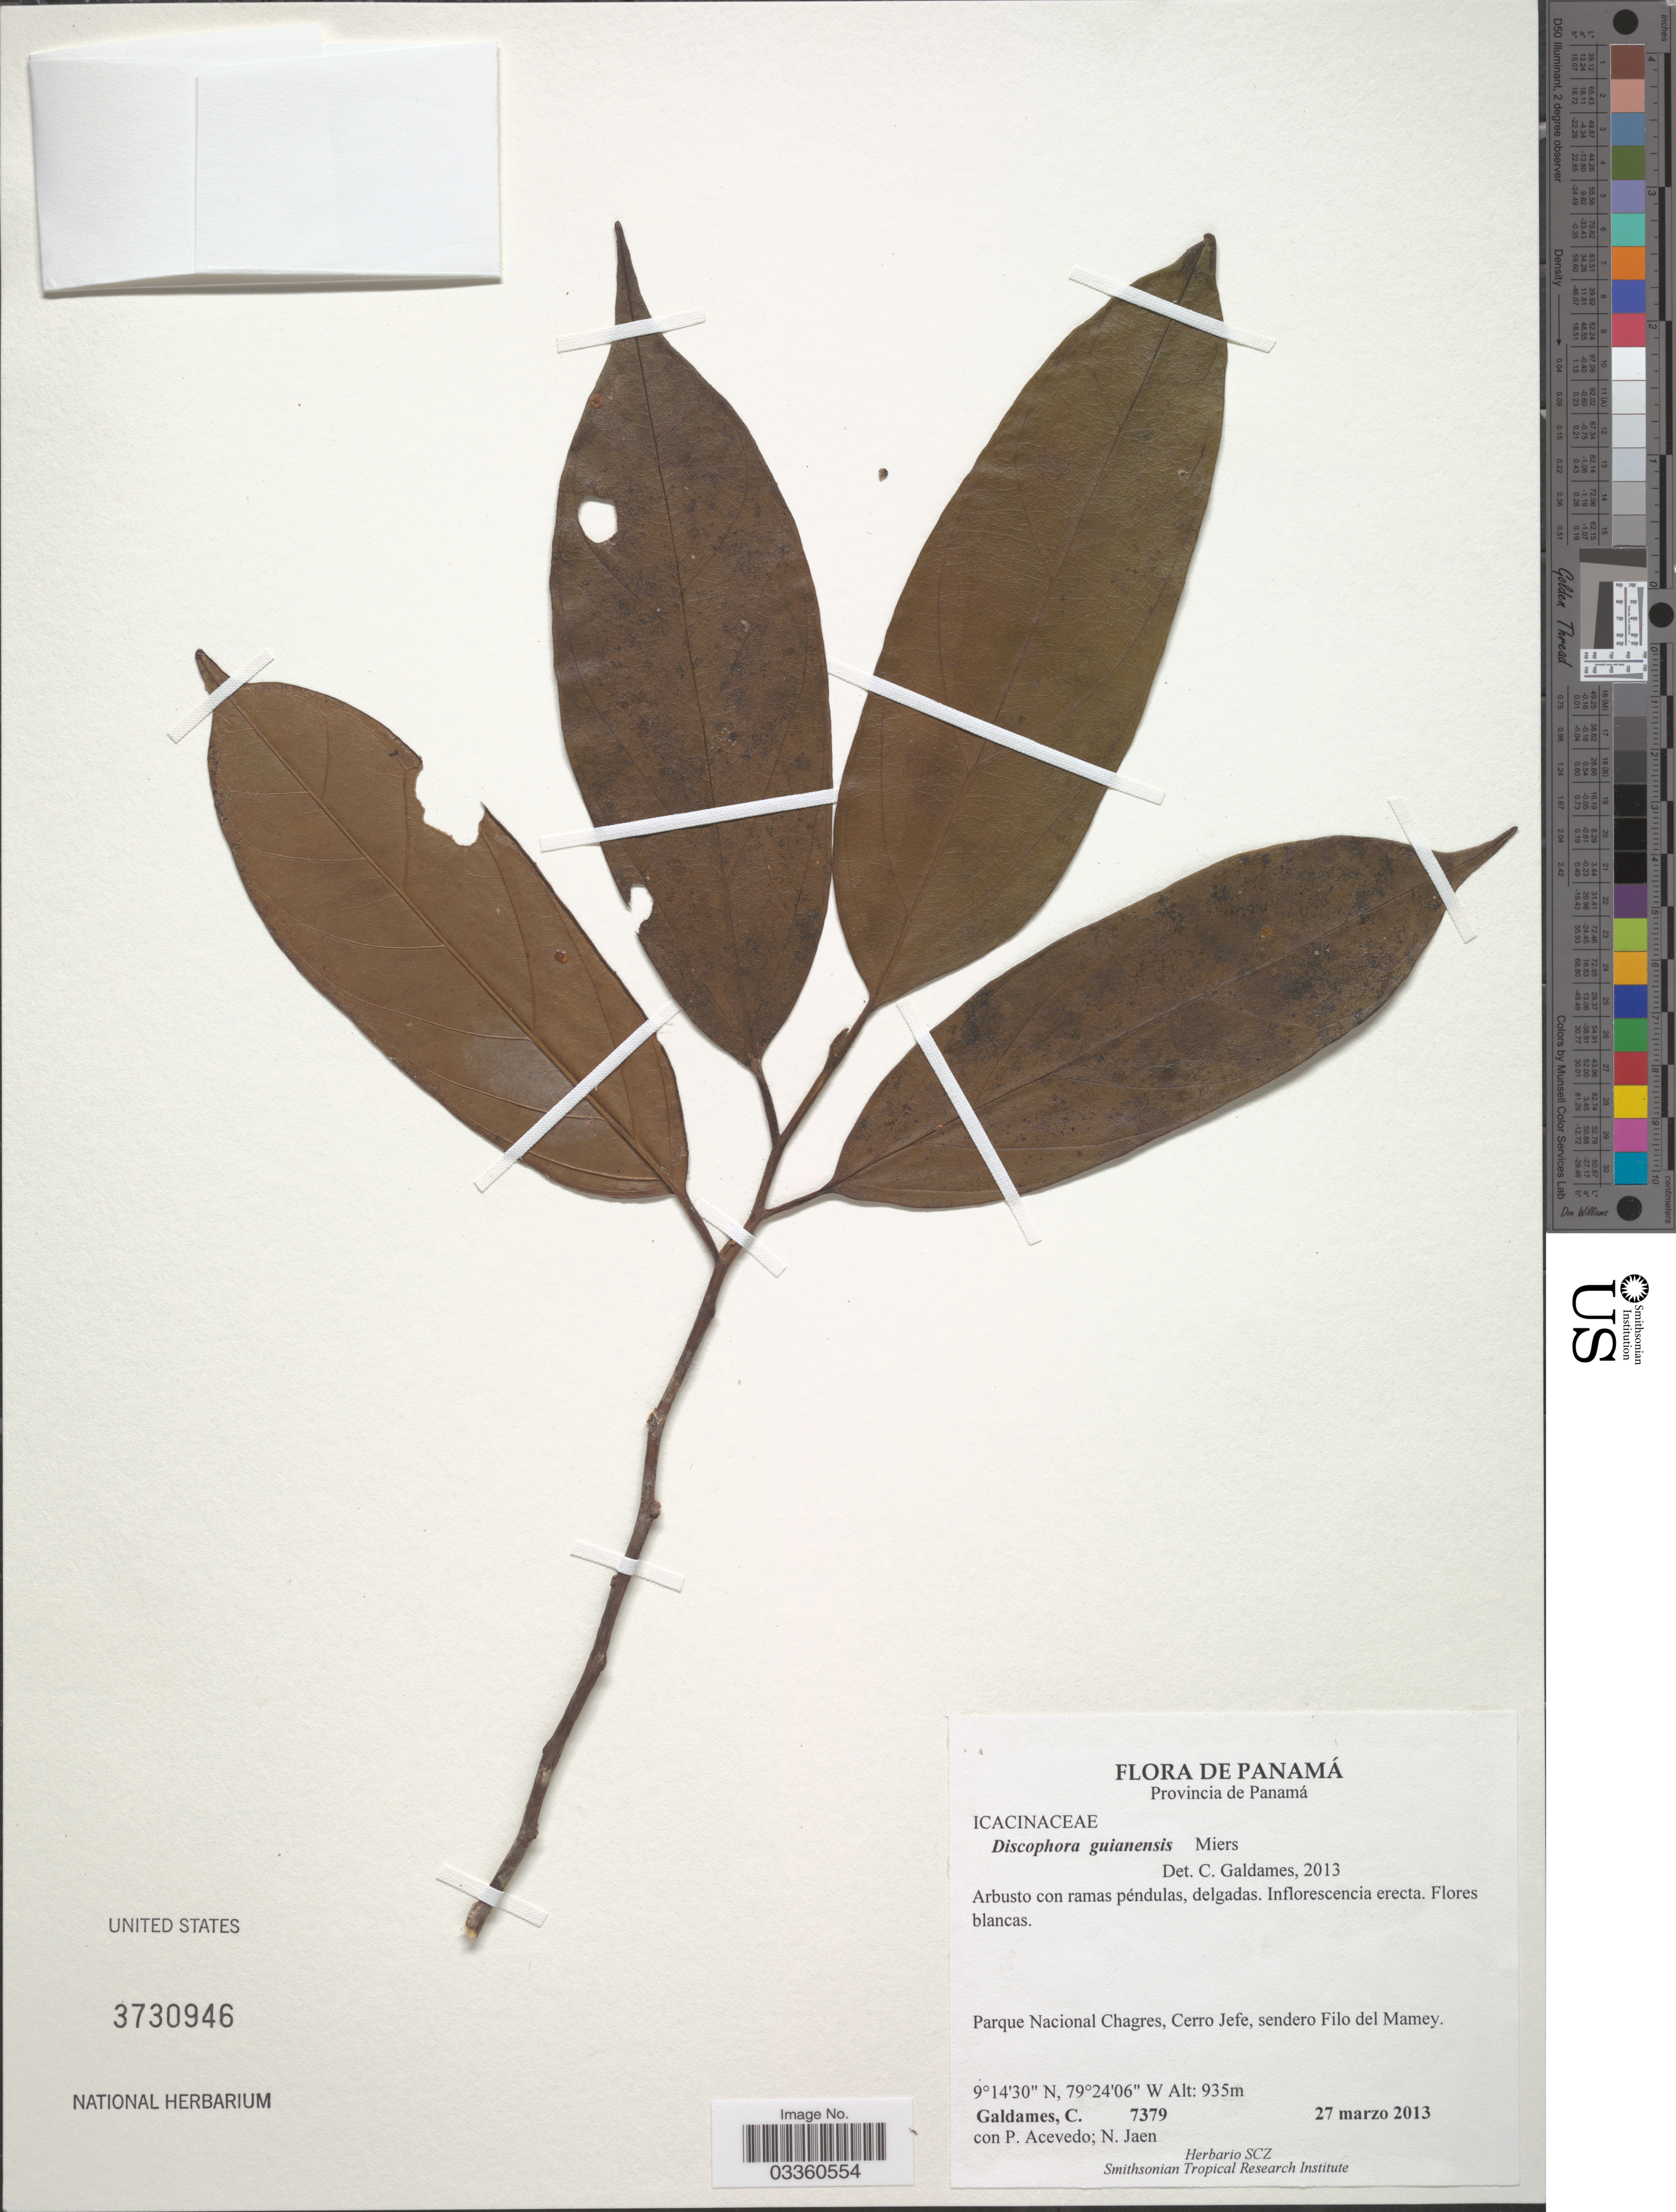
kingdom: Plantae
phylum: Tracheophyta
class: Magnoliopsida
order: Cardiopteridales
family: Stemonuraceae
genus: Discophora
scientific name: Discophora guianensis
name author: Miers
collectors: C. Galdames, P. Acevedo-Rodr. & N. Jaén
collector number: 7379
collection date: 2013-03-27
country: Panama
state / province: Panamá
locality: Parque Nacional Chagres, Cerro Jefe, sendero Filo del Mamey.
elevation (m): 935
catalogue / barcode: US 3730946